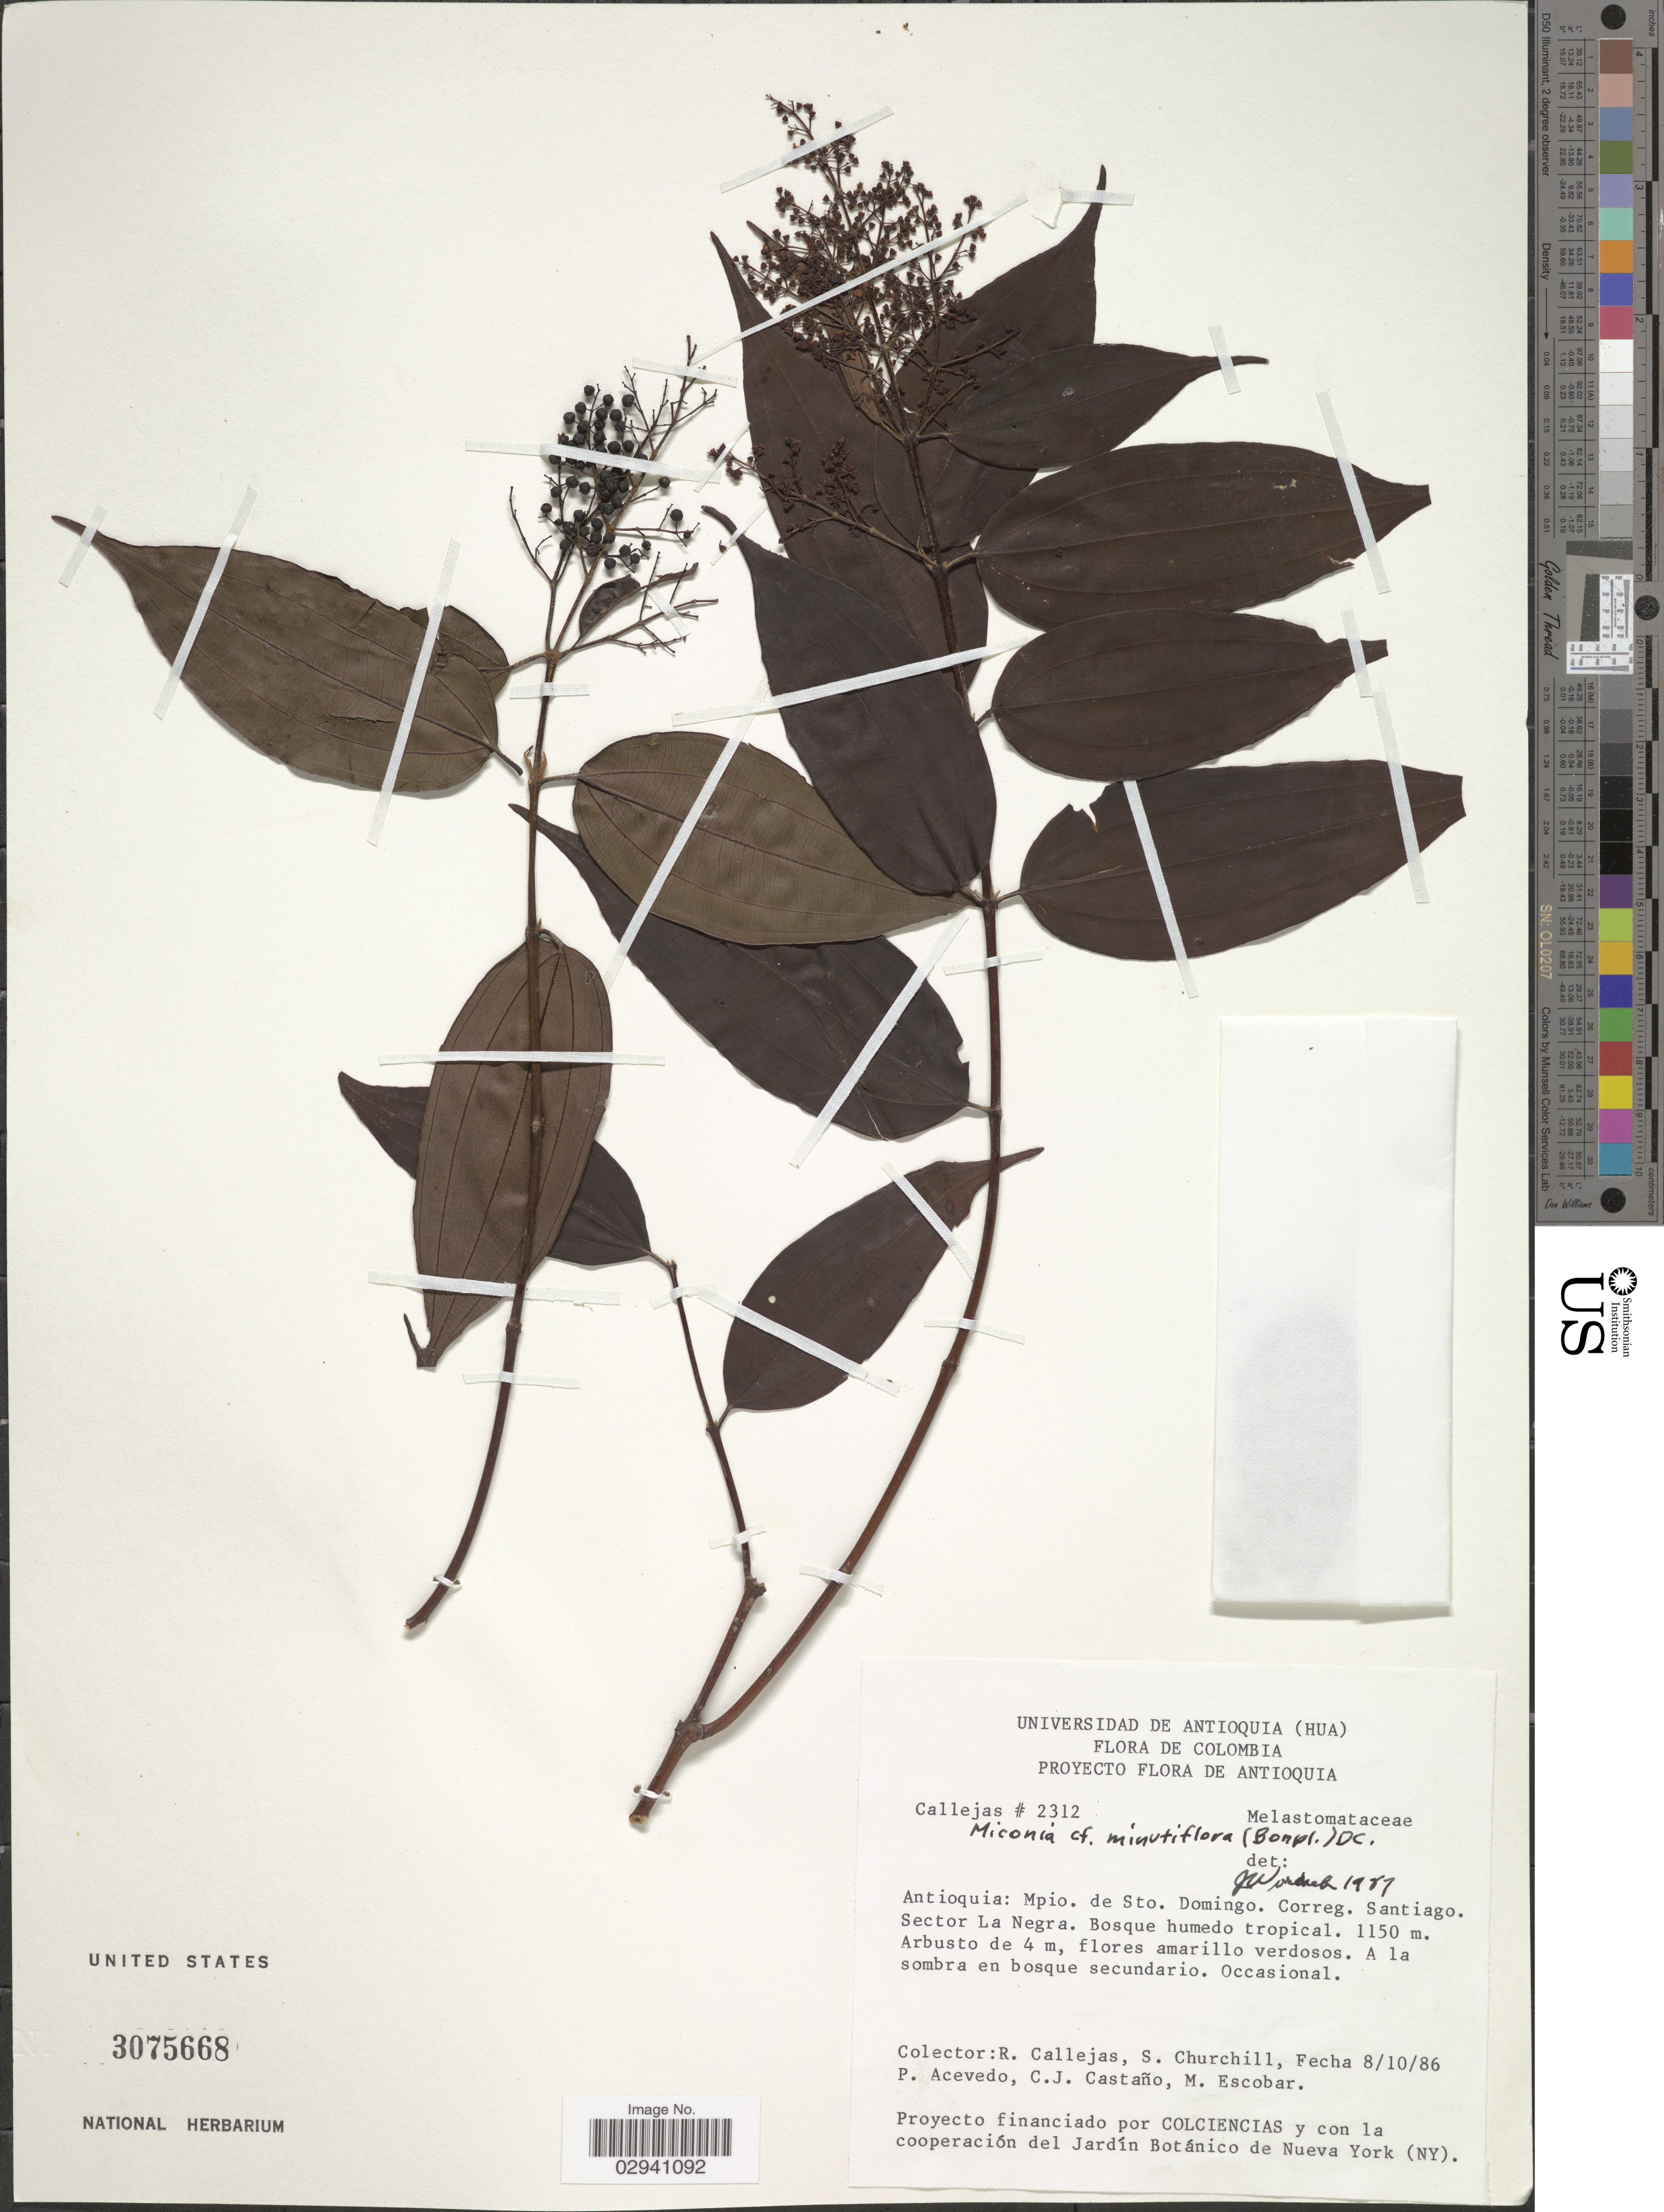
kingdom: Plantae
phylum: Tracheophyta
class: Magnoliopsida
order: Myrtales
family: Melastomataceae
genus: Miconia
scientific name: Miconia minutiflora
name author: (Bonpl.) DC.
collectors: R. Callejas, S. Churchill, P. Acevedo-Rodr., C. Castaño & M. Escobar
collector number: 2312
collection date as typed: Transcribed d/m/y: 8/10/86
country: Colombia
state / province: Antioquia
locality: Antioquia: Mpio. de Sto. Domingo. Correg. Santiago. Sector La Negra.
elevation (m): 1150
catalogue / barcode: US 3075668